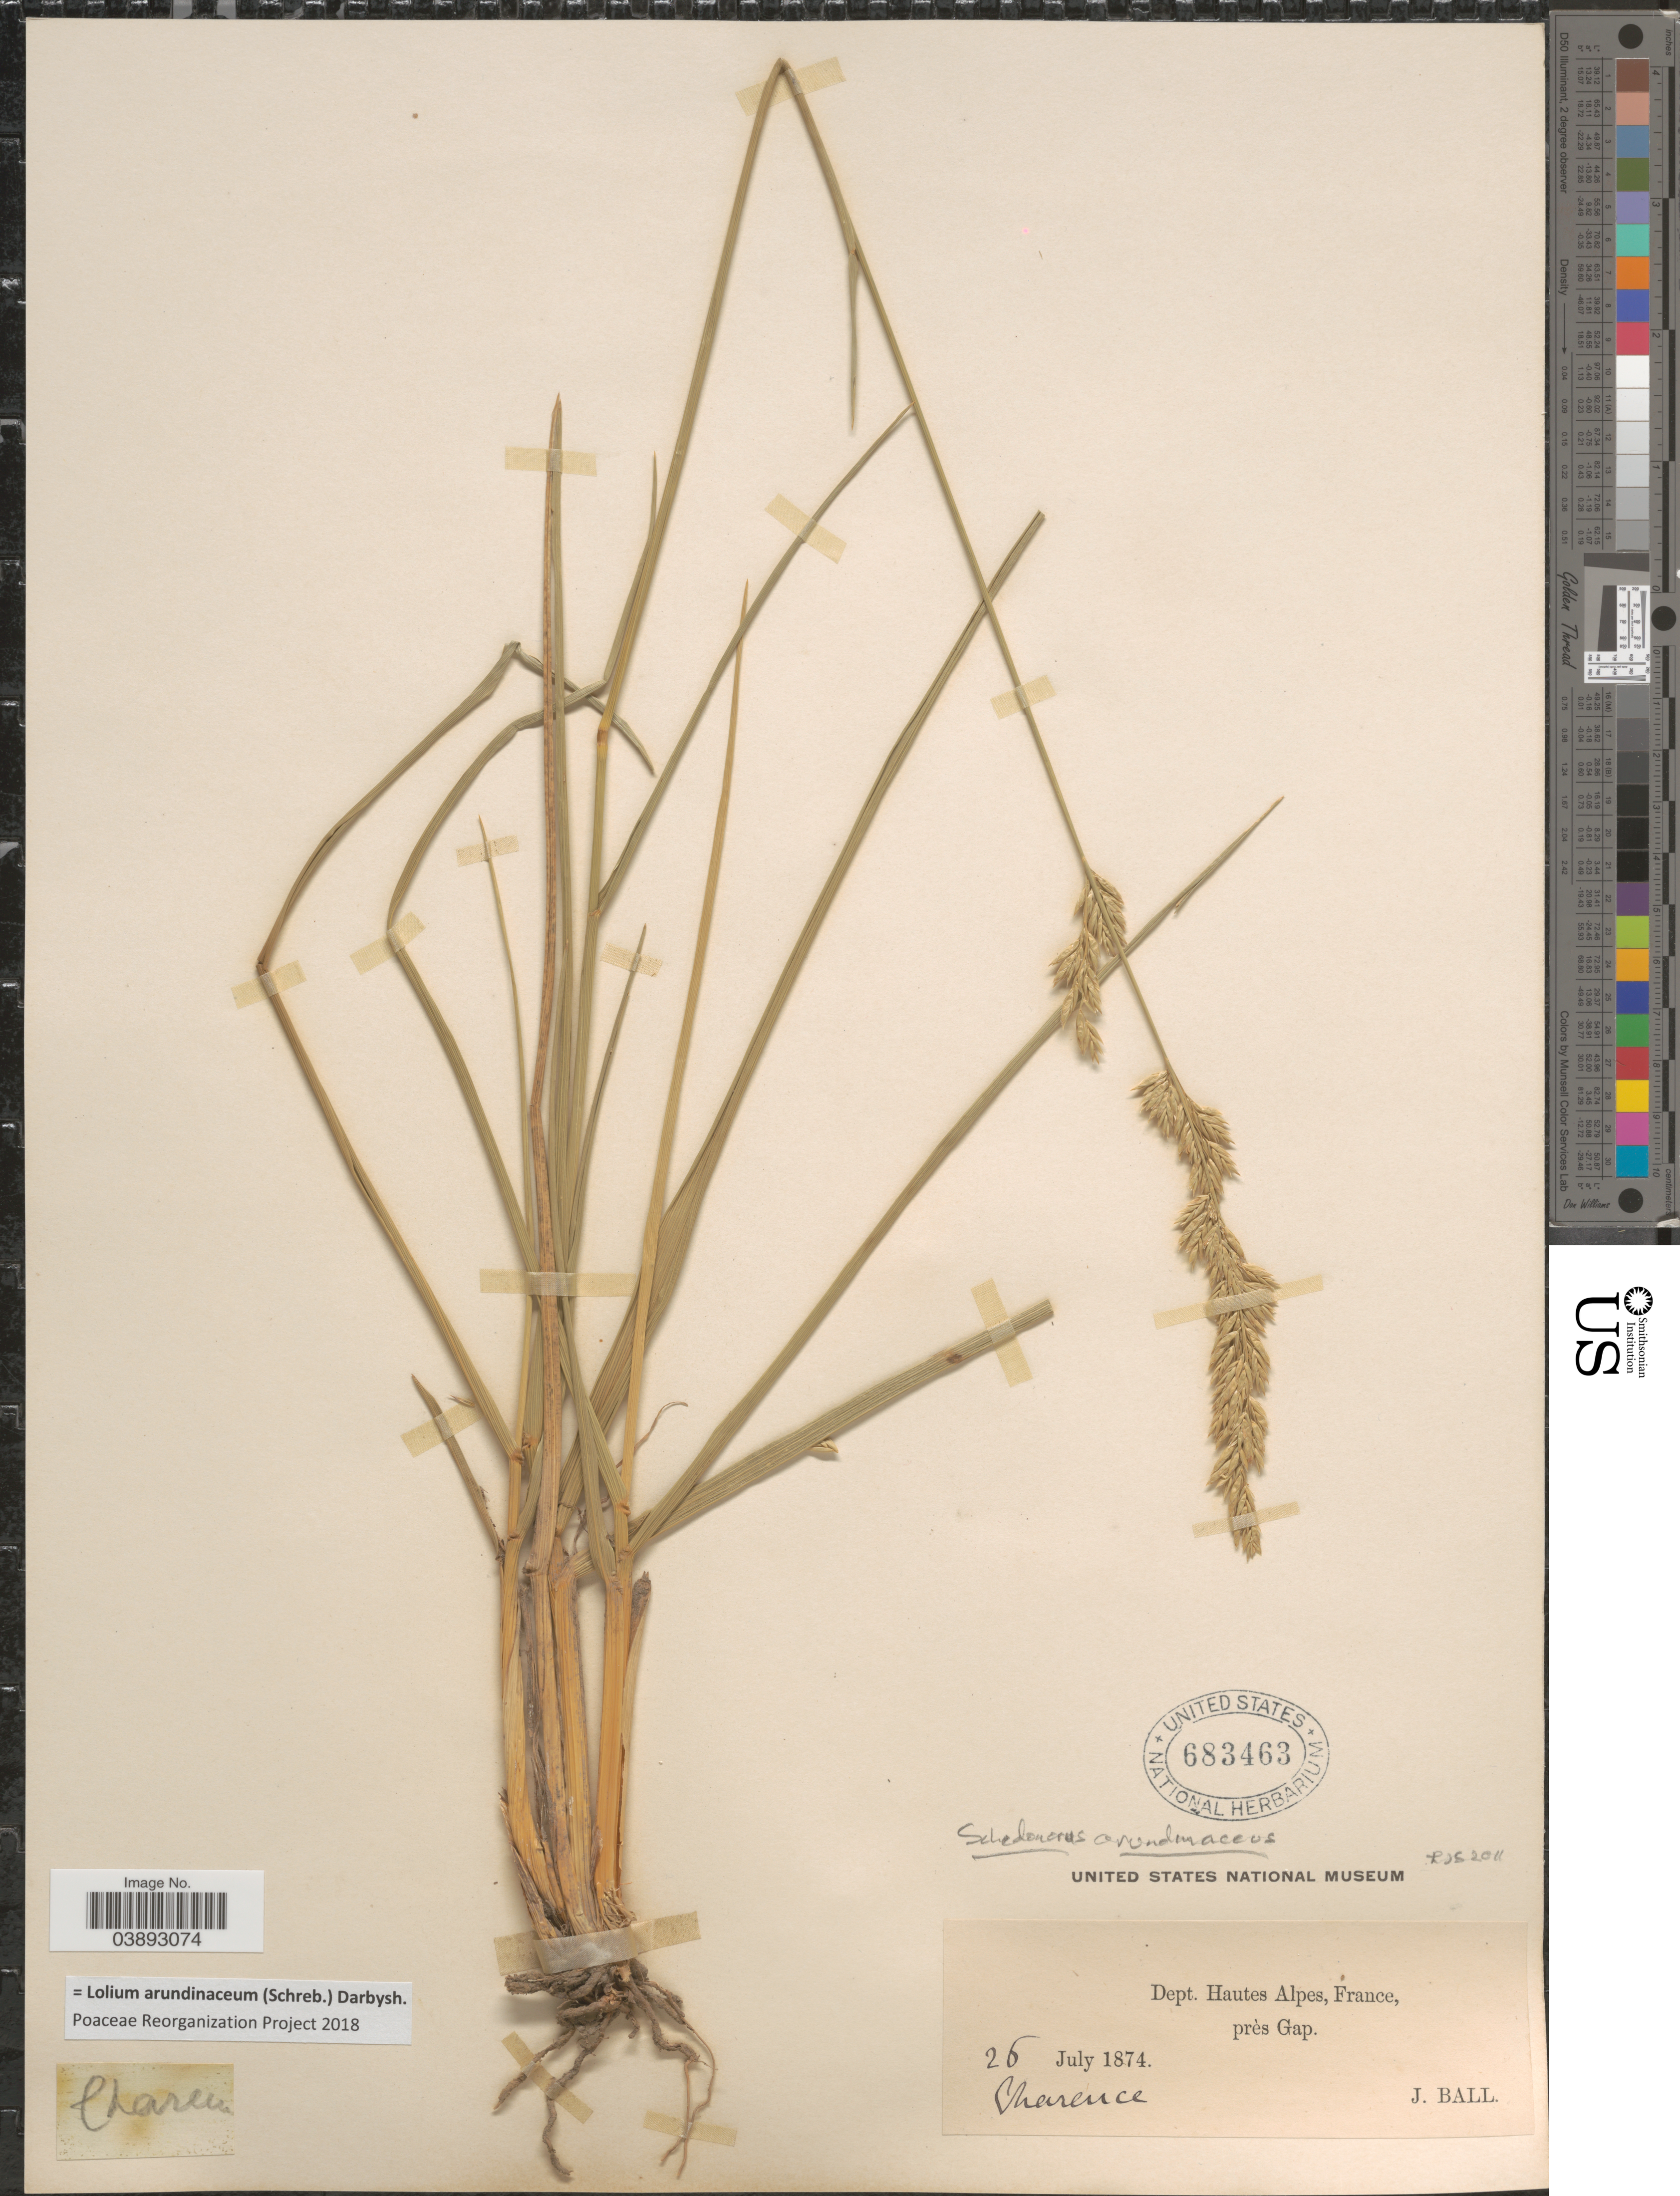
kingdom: Plantae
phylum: Tracheophyta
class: Liliopsida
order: Poales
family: Poaceae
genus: Lolium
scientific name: Lolium arundinaceum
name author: (Schreb.) Darbysh.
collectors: J. Ball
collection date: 1874-07-26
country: France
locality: Dept. Hautes Alpes, près Gap. Charence.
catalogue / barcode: US 683463